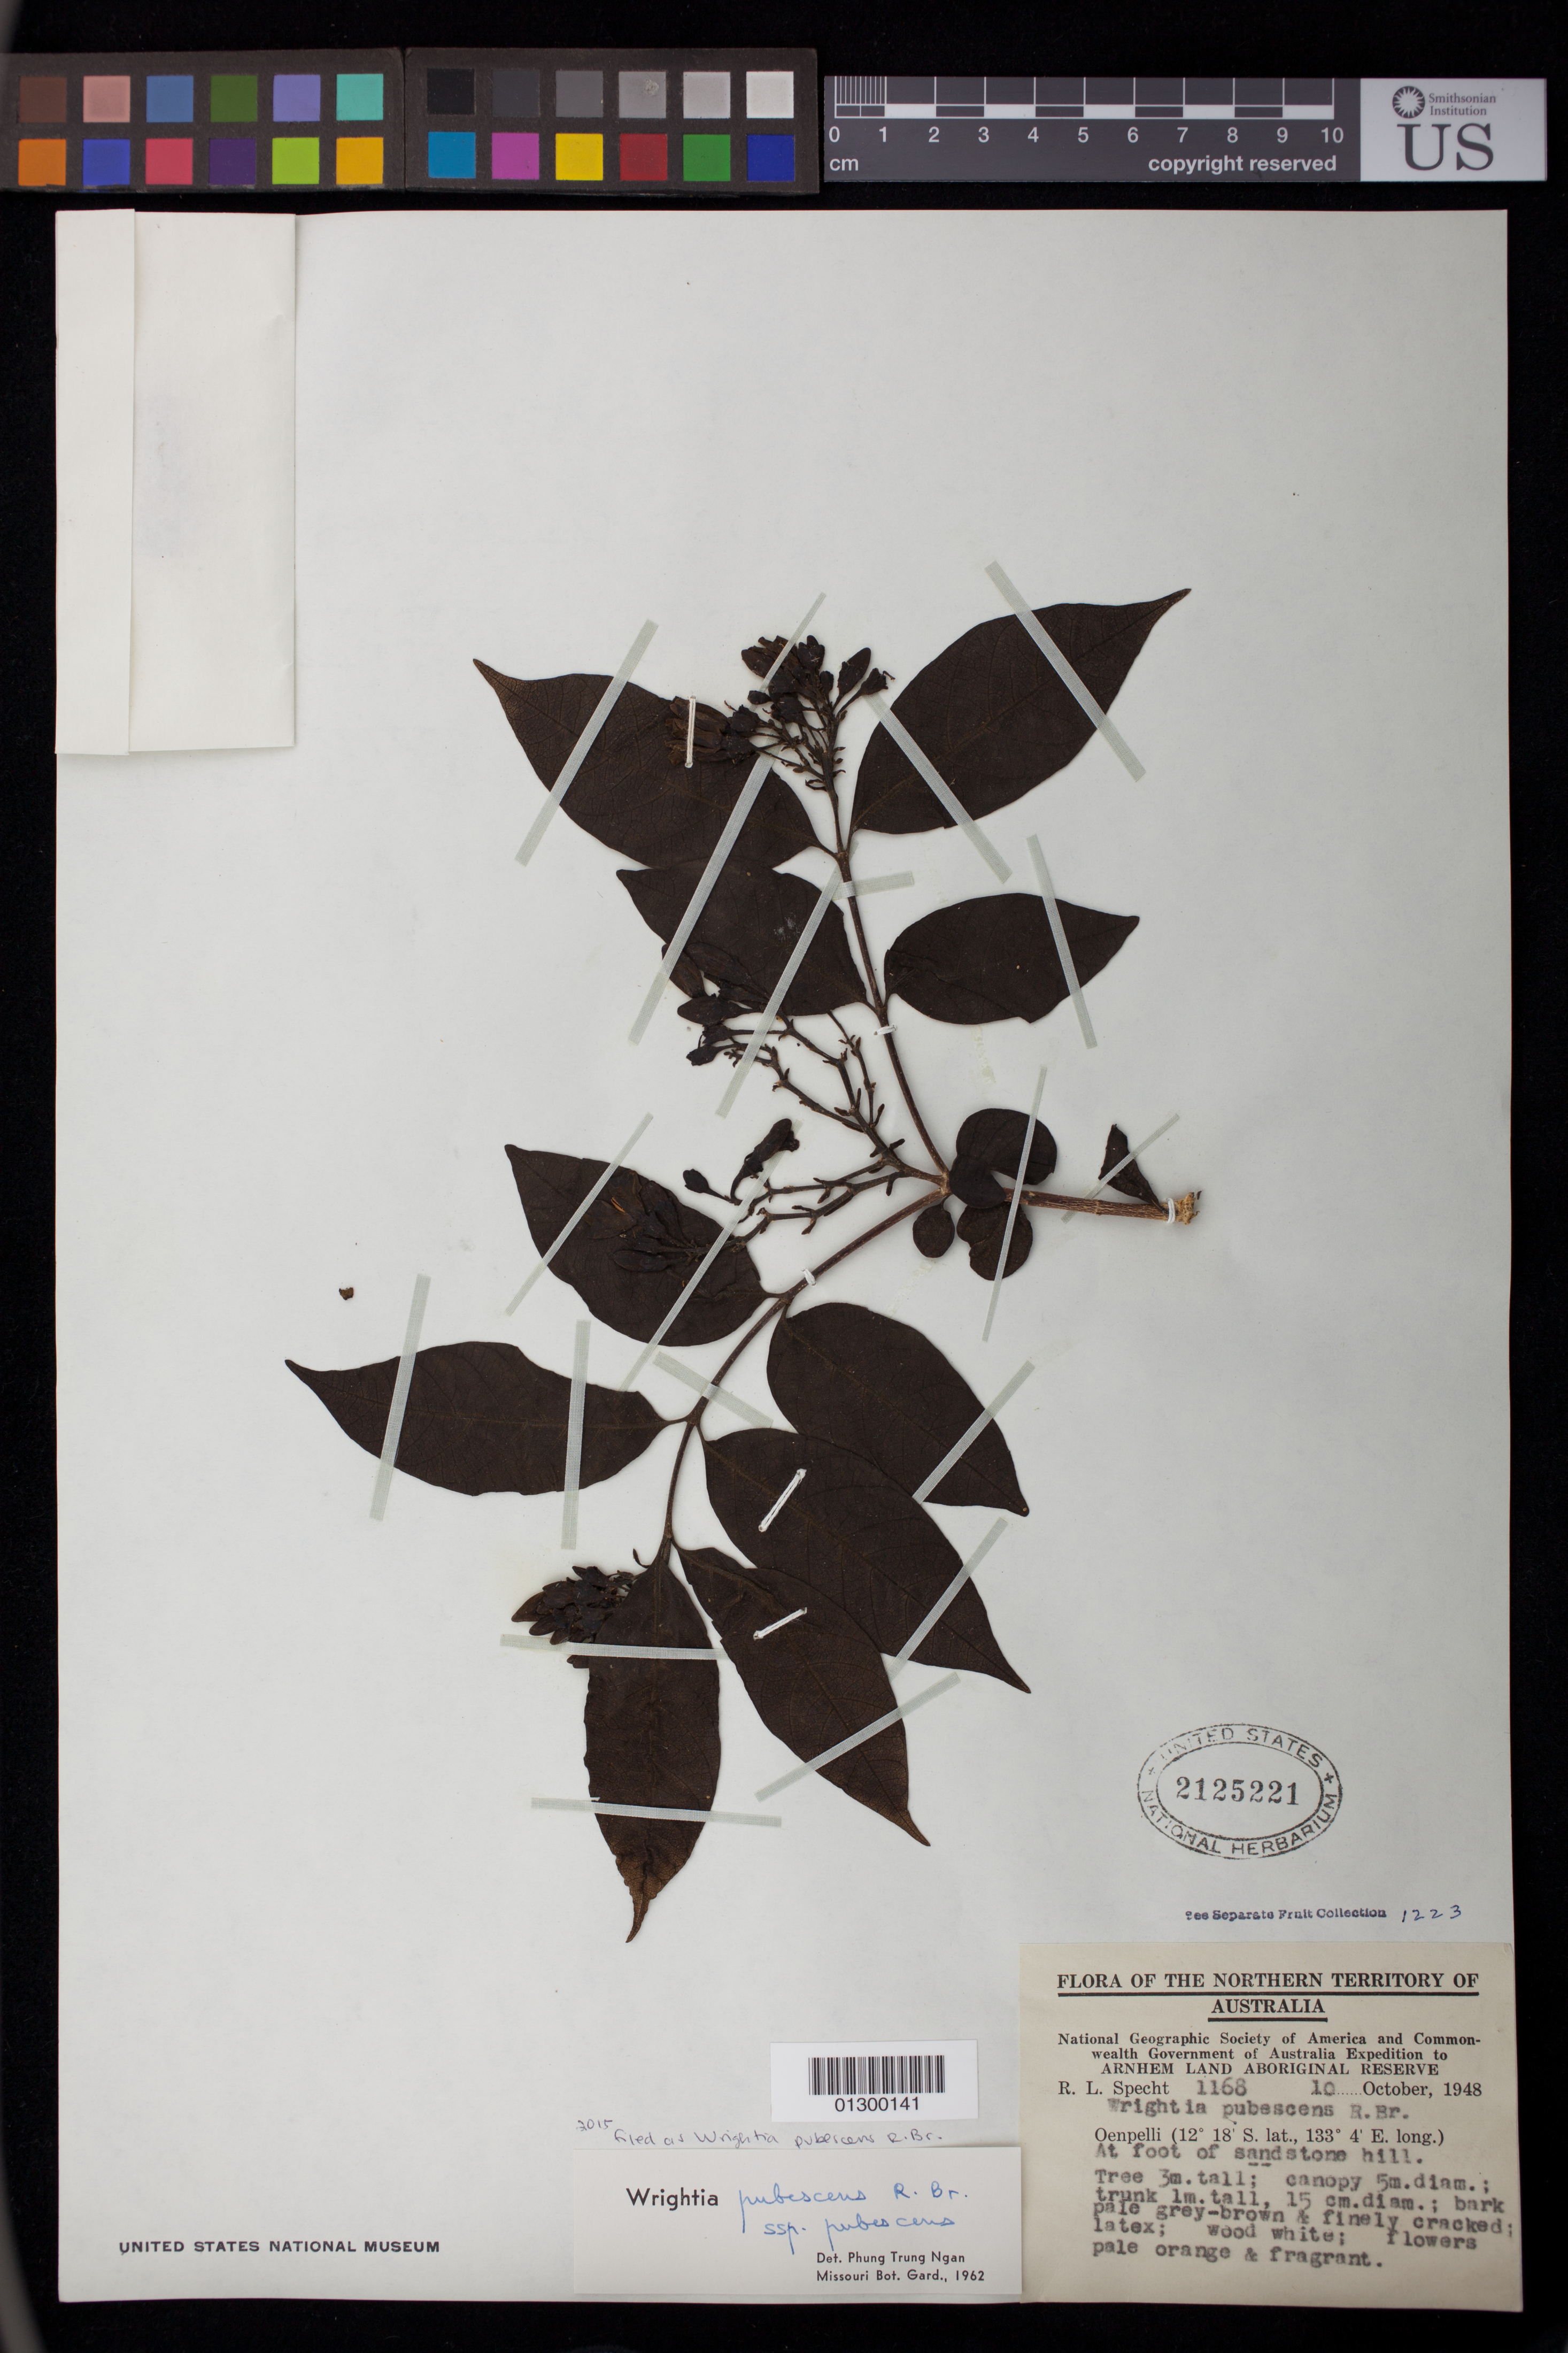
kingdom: Plantae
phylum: Tracheophyta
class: Magnoliopsida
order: Gentianales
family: Apocynaceae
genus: Wrightia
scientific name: Wrightia pubescens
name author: R. Br.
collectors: R. L. Specht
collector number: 1168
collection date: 1948-10-10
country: Australia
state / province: Northern Territory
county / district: West Arnhem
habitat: At foot of sandstone hill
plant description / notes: Tree 3 m. tall; canopy 5 m. diam.; trunk 1 m. tall, 15 cm. diam; bark pale grey-brown and finely cracked; latex; wood white; flowers pale orange and fragrant.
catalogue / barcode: US 2125221